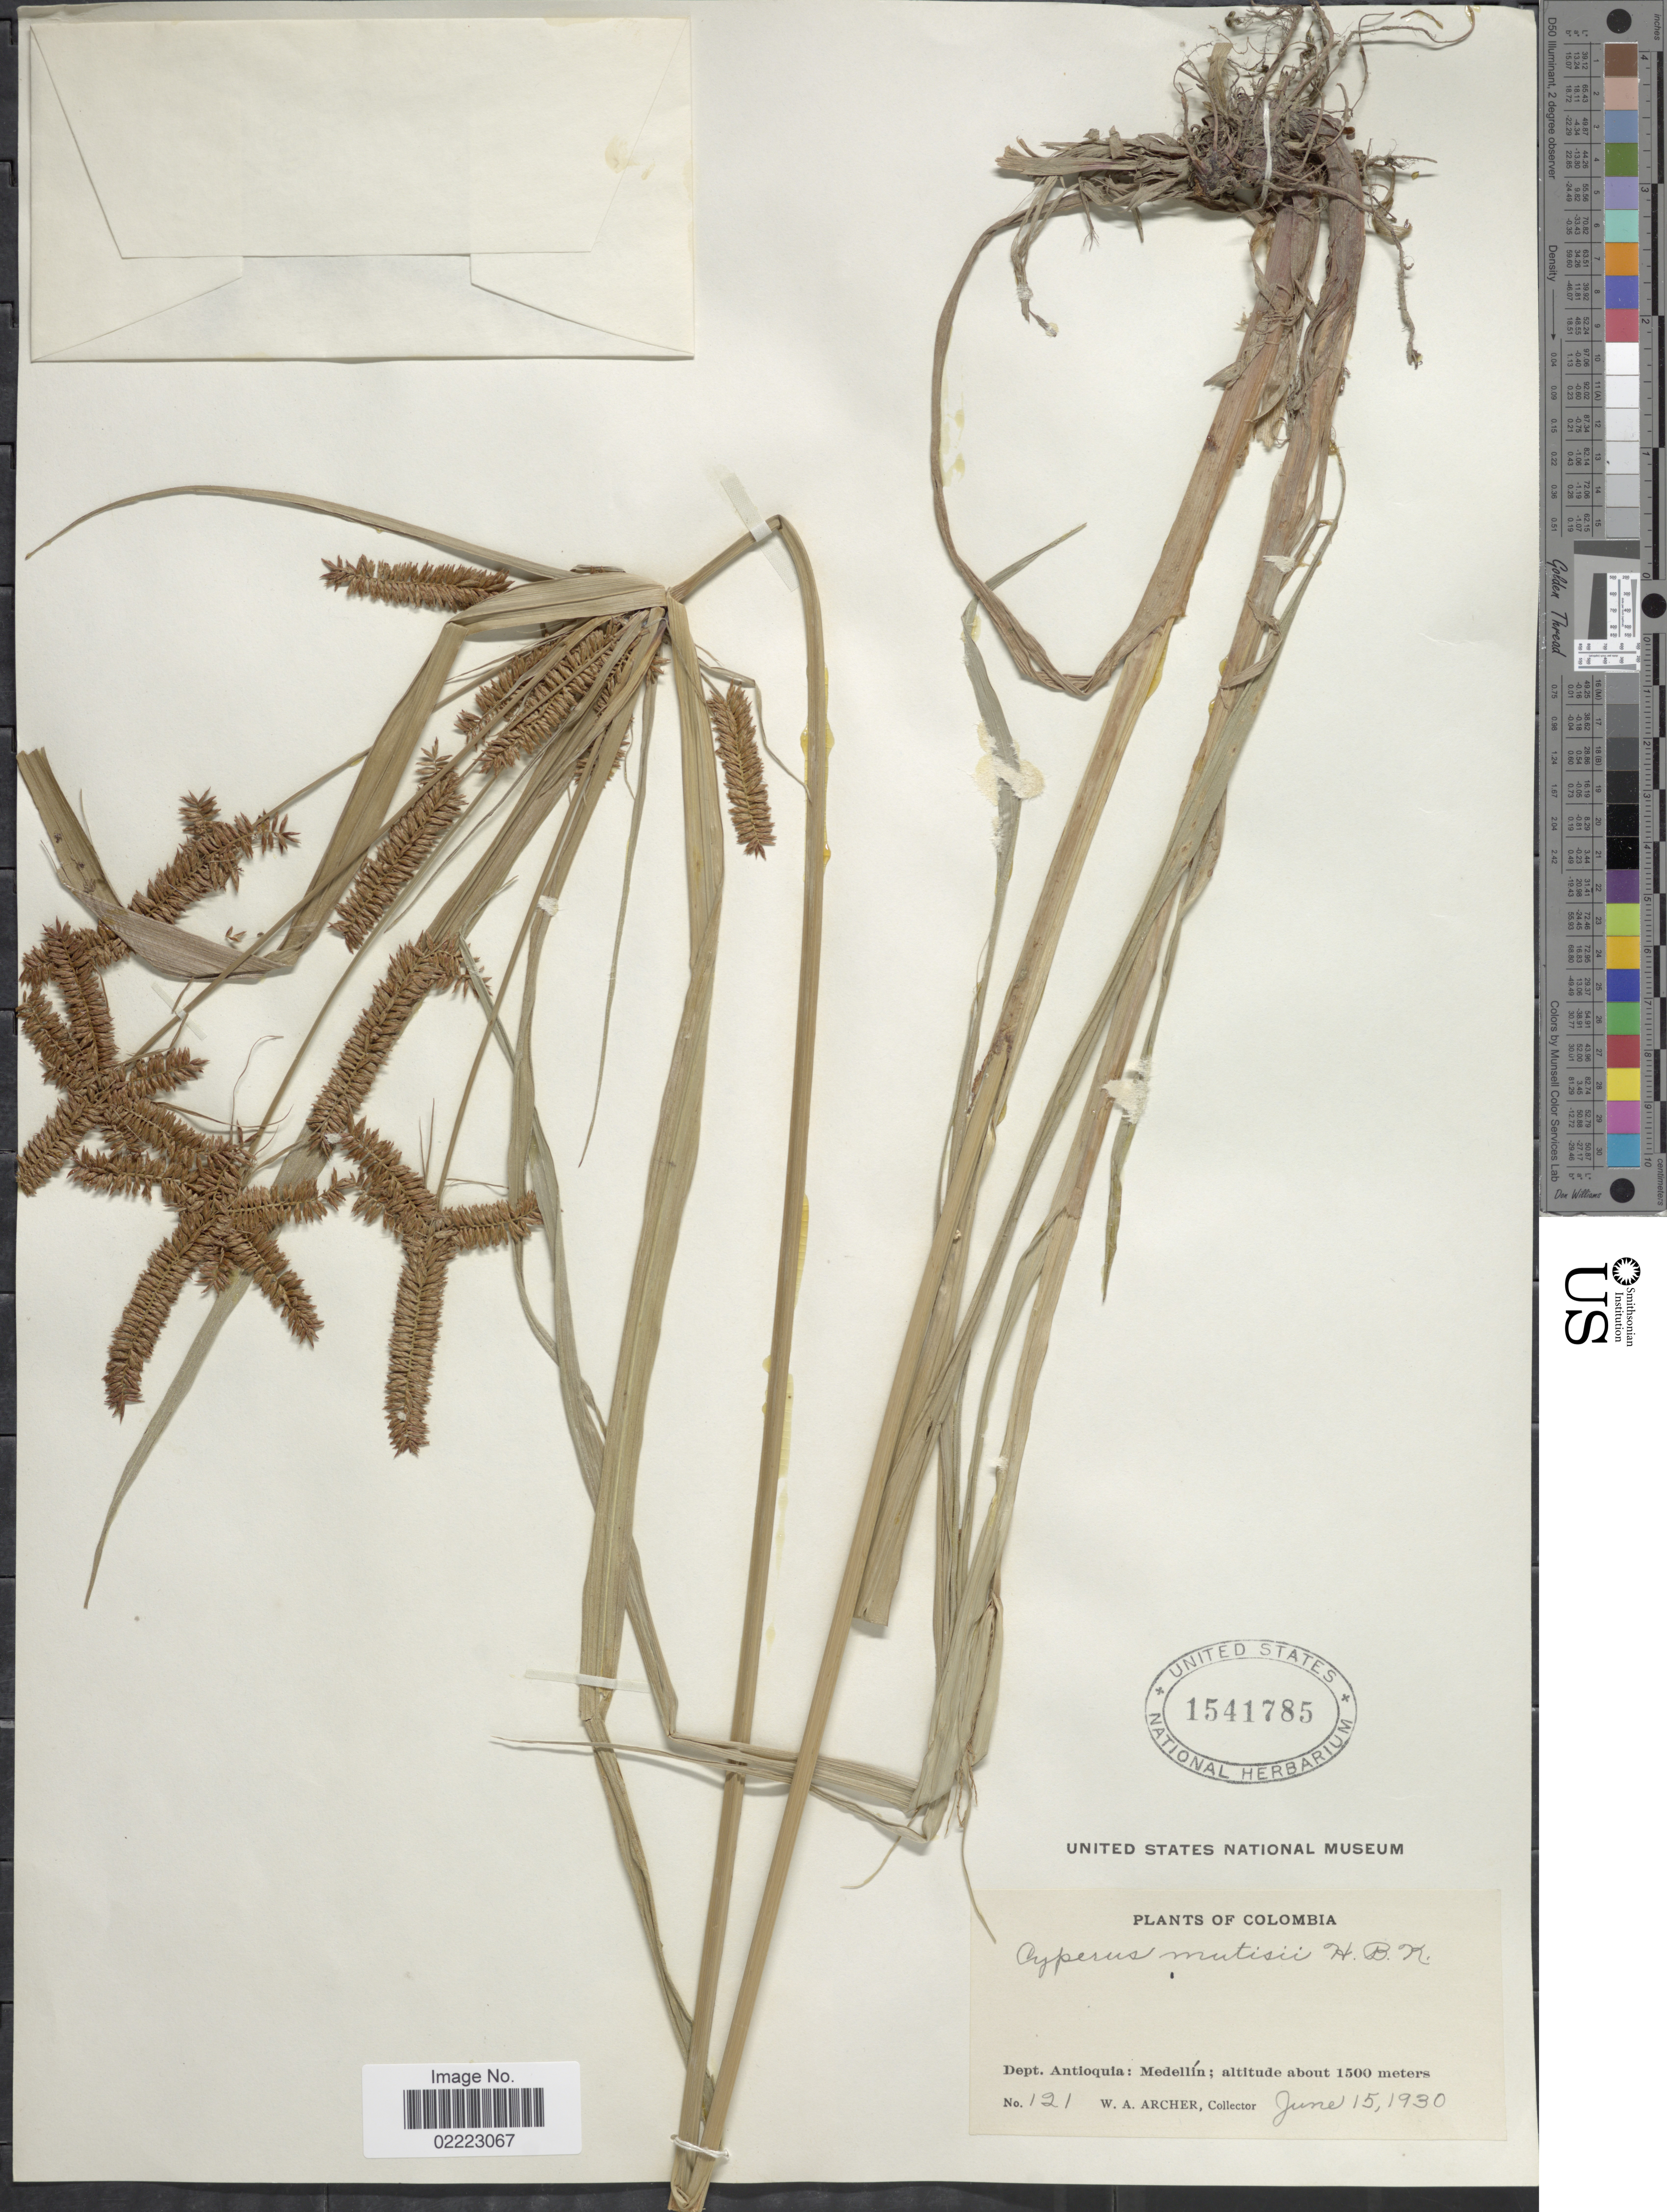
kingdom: Plantae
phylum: Tracheophyta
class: Liliopsida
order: Poales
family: Cyperaceae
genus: Cyperus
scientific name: Cyperus mutisii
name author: (Kunth) Andersson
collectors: W. A. Archer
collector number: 121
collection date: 1930-06-15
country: Colombia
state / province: Antioquia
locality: Dept. Antioquia: Medellín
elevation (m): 1500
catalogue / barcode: US 1541785